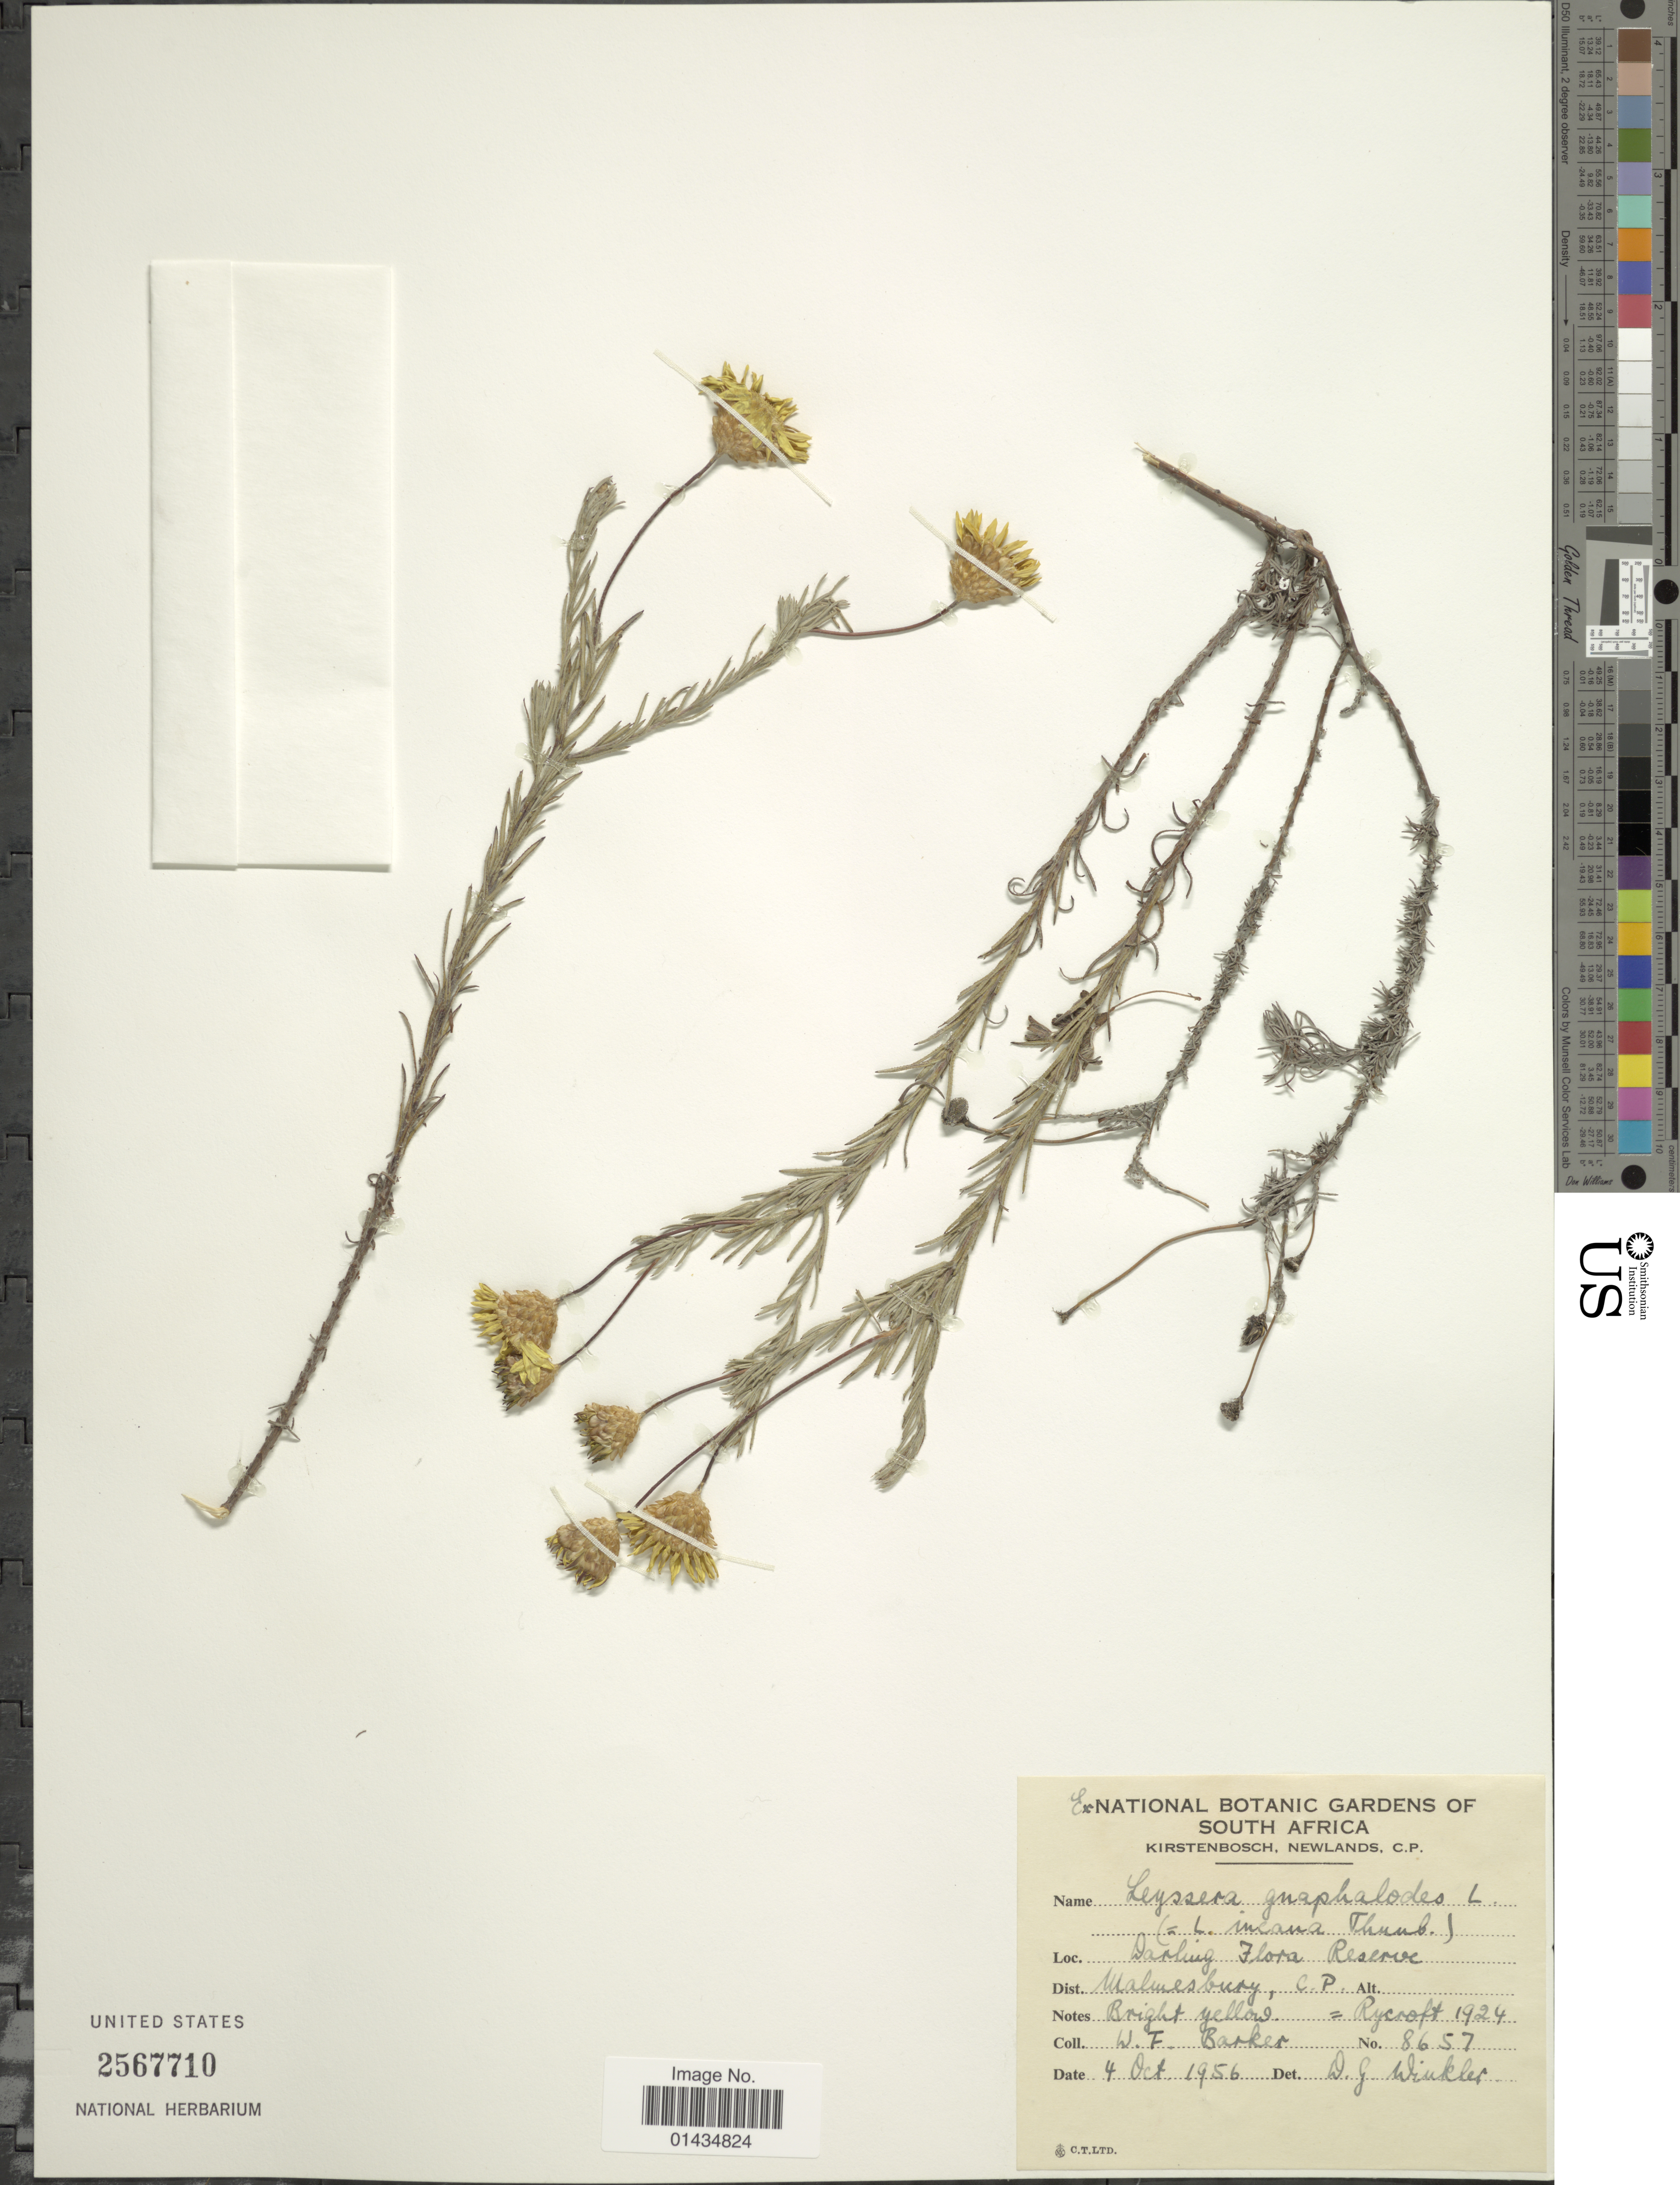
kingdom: Plantae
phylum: Tracheophyta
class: Magnoliopsida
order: Asterales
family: Asteraceae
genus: Leysera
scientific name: Leysera gnaphalodes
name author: (L.) L.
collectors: W. F. Barker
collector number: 8657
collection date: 1956-10-04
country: South Africa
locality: Darling Flora Reserve, Dist. Malmesbury, C.P.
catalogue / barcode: US 2567710